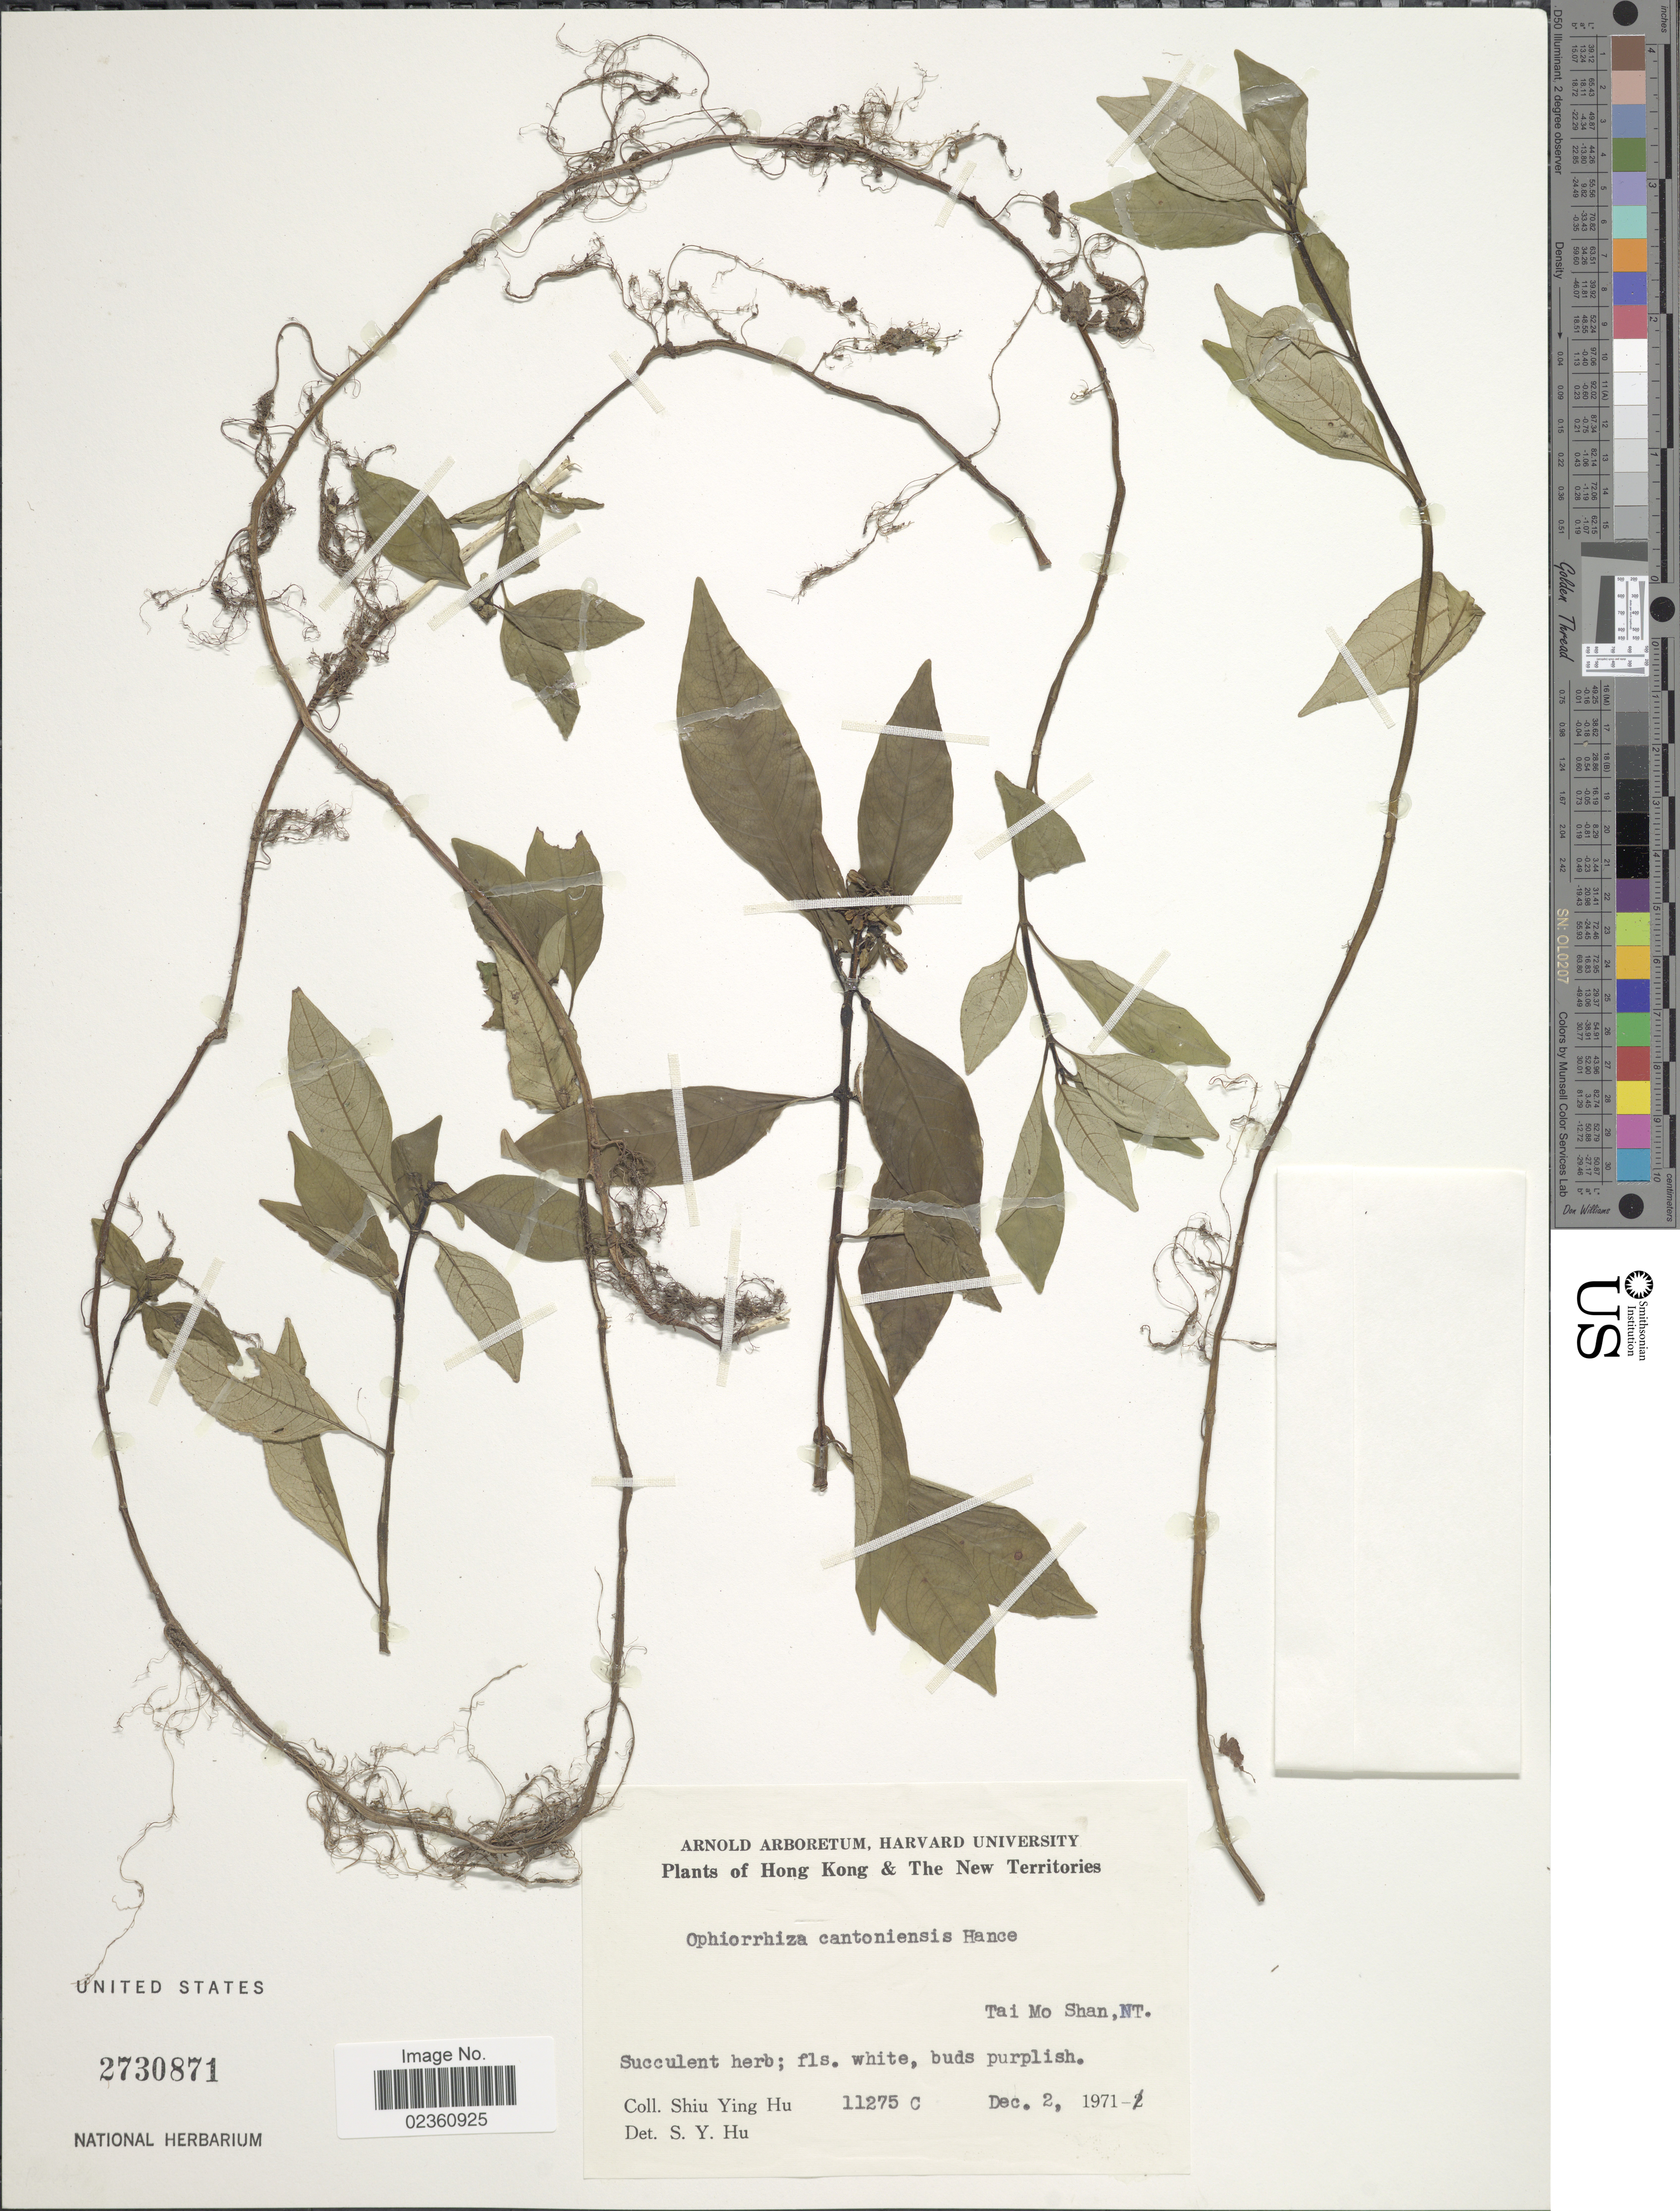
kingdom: Plantae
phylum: Tracheophyta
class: Magnoliopsida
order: Gentianales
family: Rubiaceae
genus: Ophiorrhiza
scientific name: Ophiorrhiza cantonensis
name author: Hance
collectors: S. Y. Hu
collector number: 11275 C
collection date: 1971-12-02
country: China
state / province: Hong Kong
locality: The New Territories, Tai Mo Shan, NT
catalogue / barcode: US 2730871